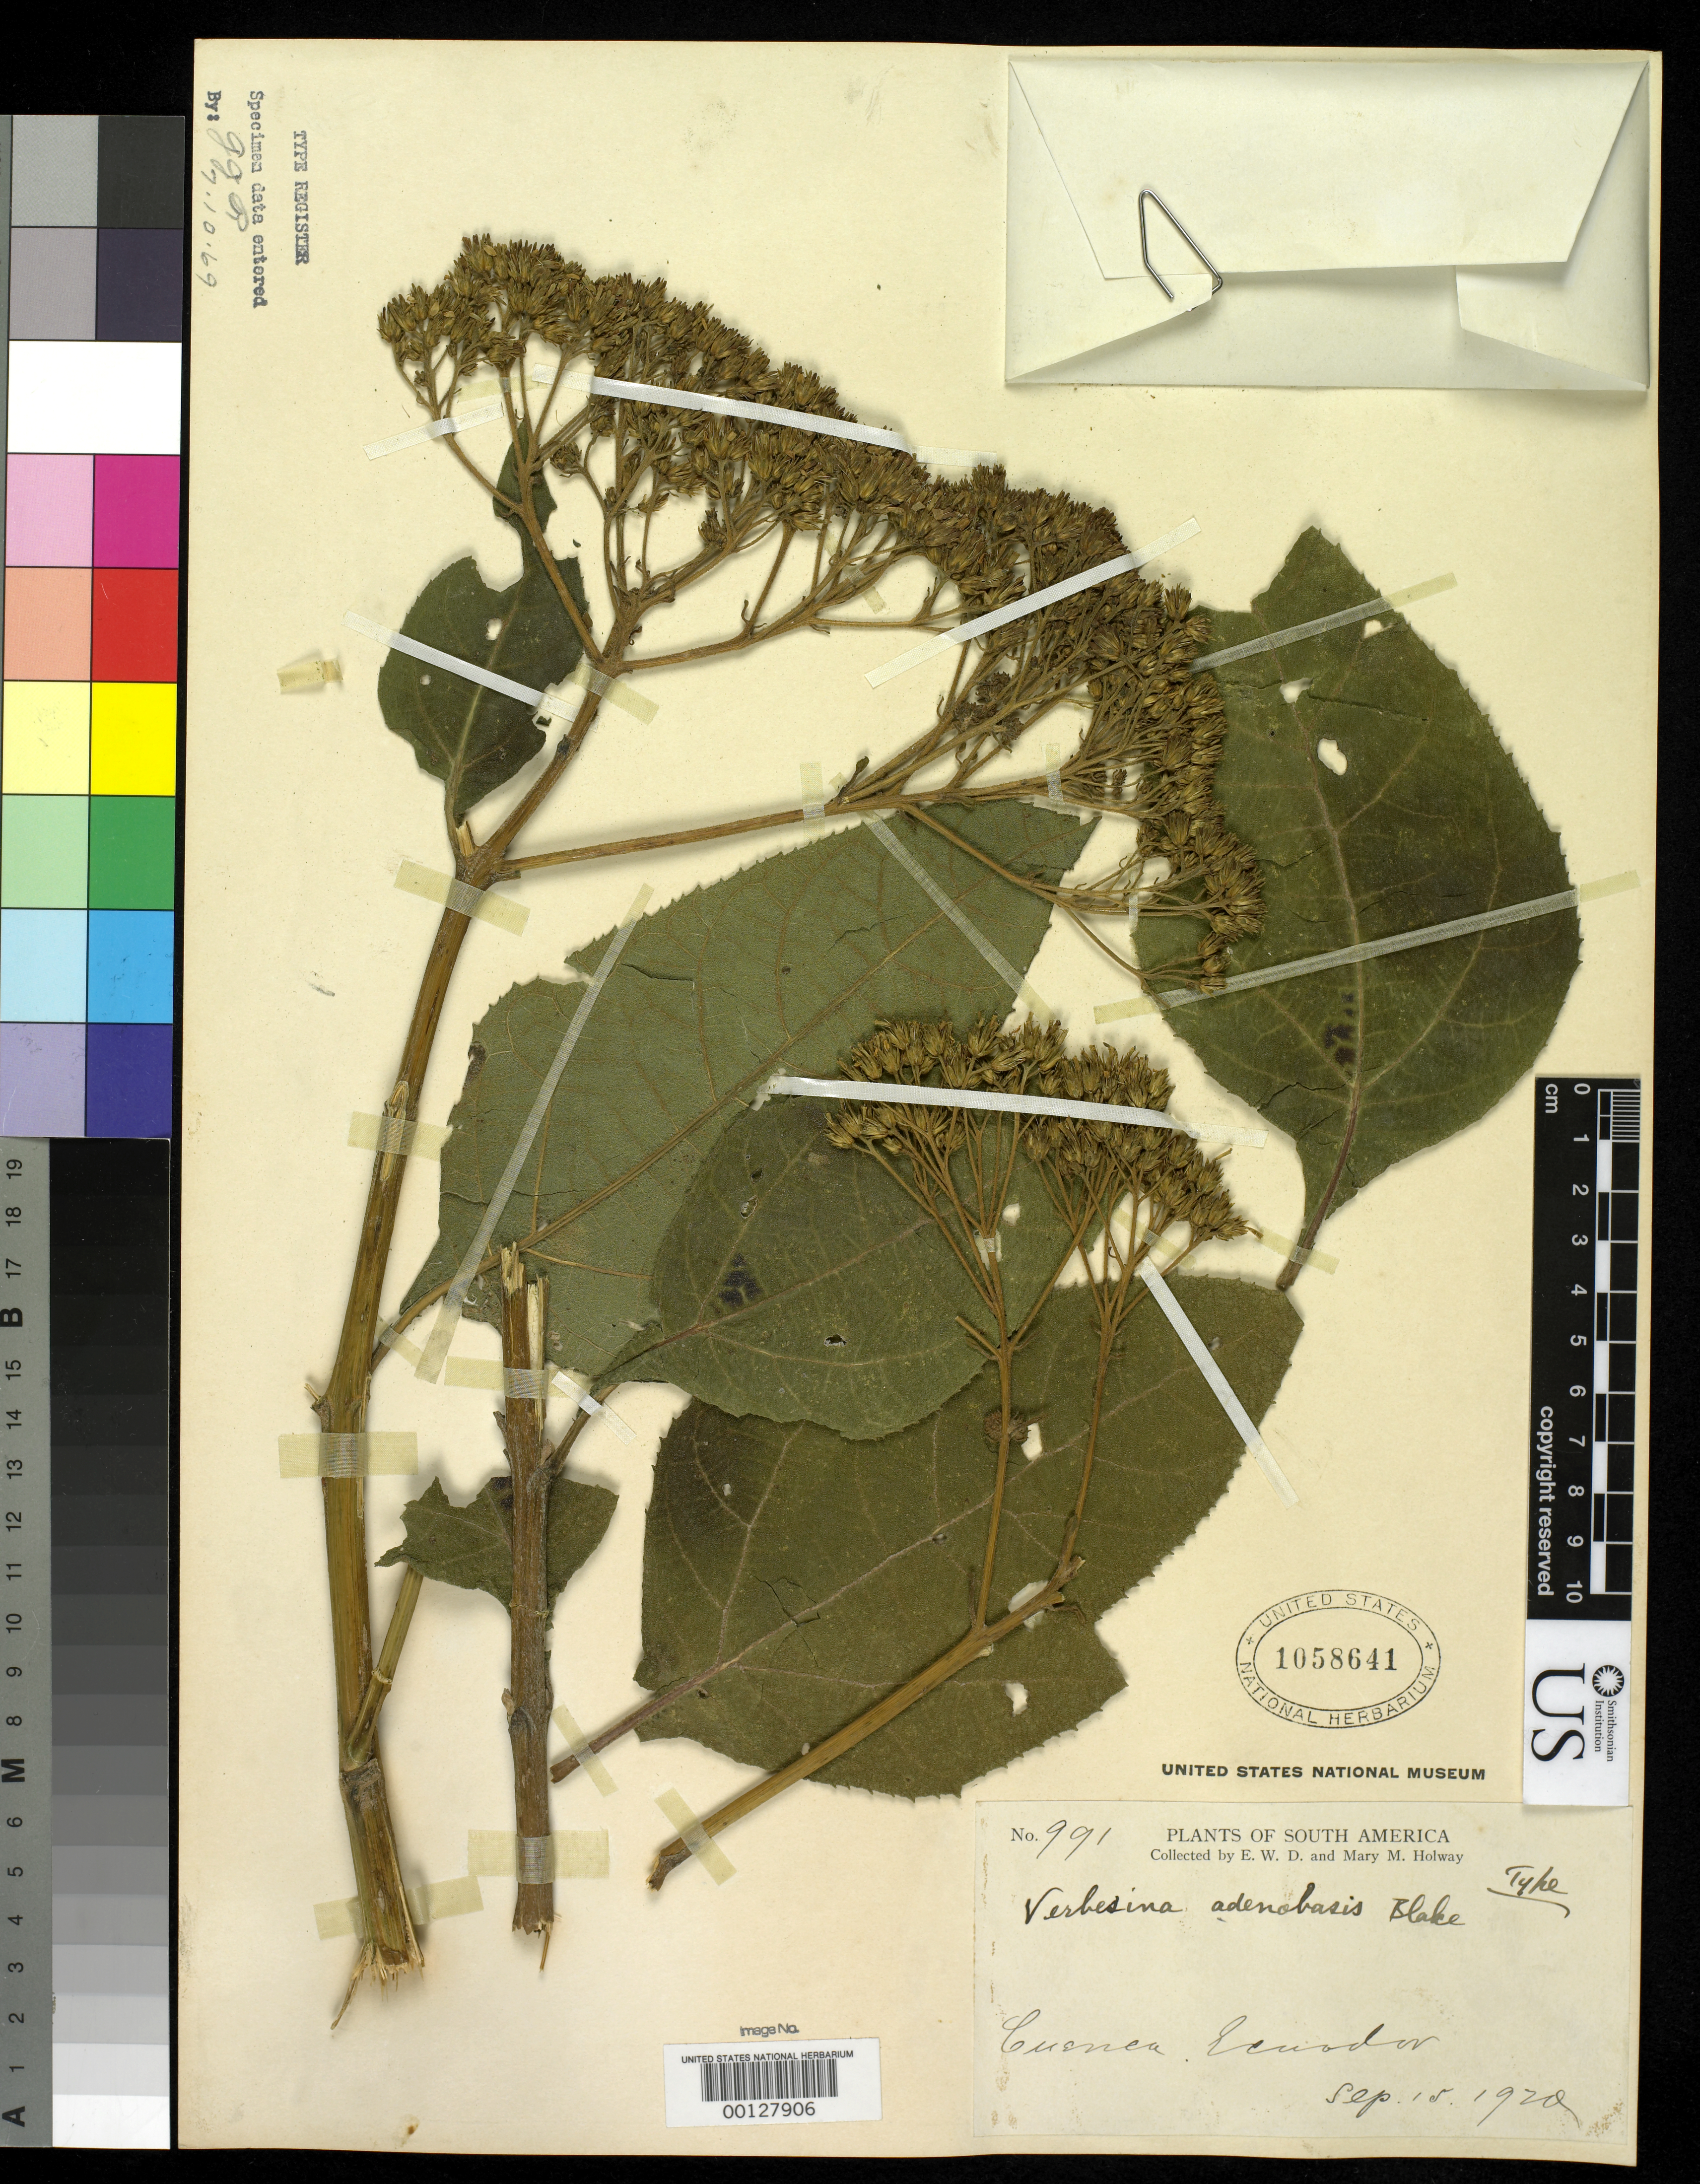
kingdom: Plantae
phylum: Tracheophyta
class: Magnoliopsida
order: Asterales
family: Asteraceae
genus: Verbesina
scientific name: Verbesina adenobasis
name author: S.F. Blake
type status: Holotype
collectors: E. W. D. Holway & M. M. Holway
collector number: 991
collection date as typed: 15 Sep 1920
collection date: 1920-09-15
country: Ecuador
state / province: Azuay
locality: Cuenca.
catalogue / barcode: US 1058641